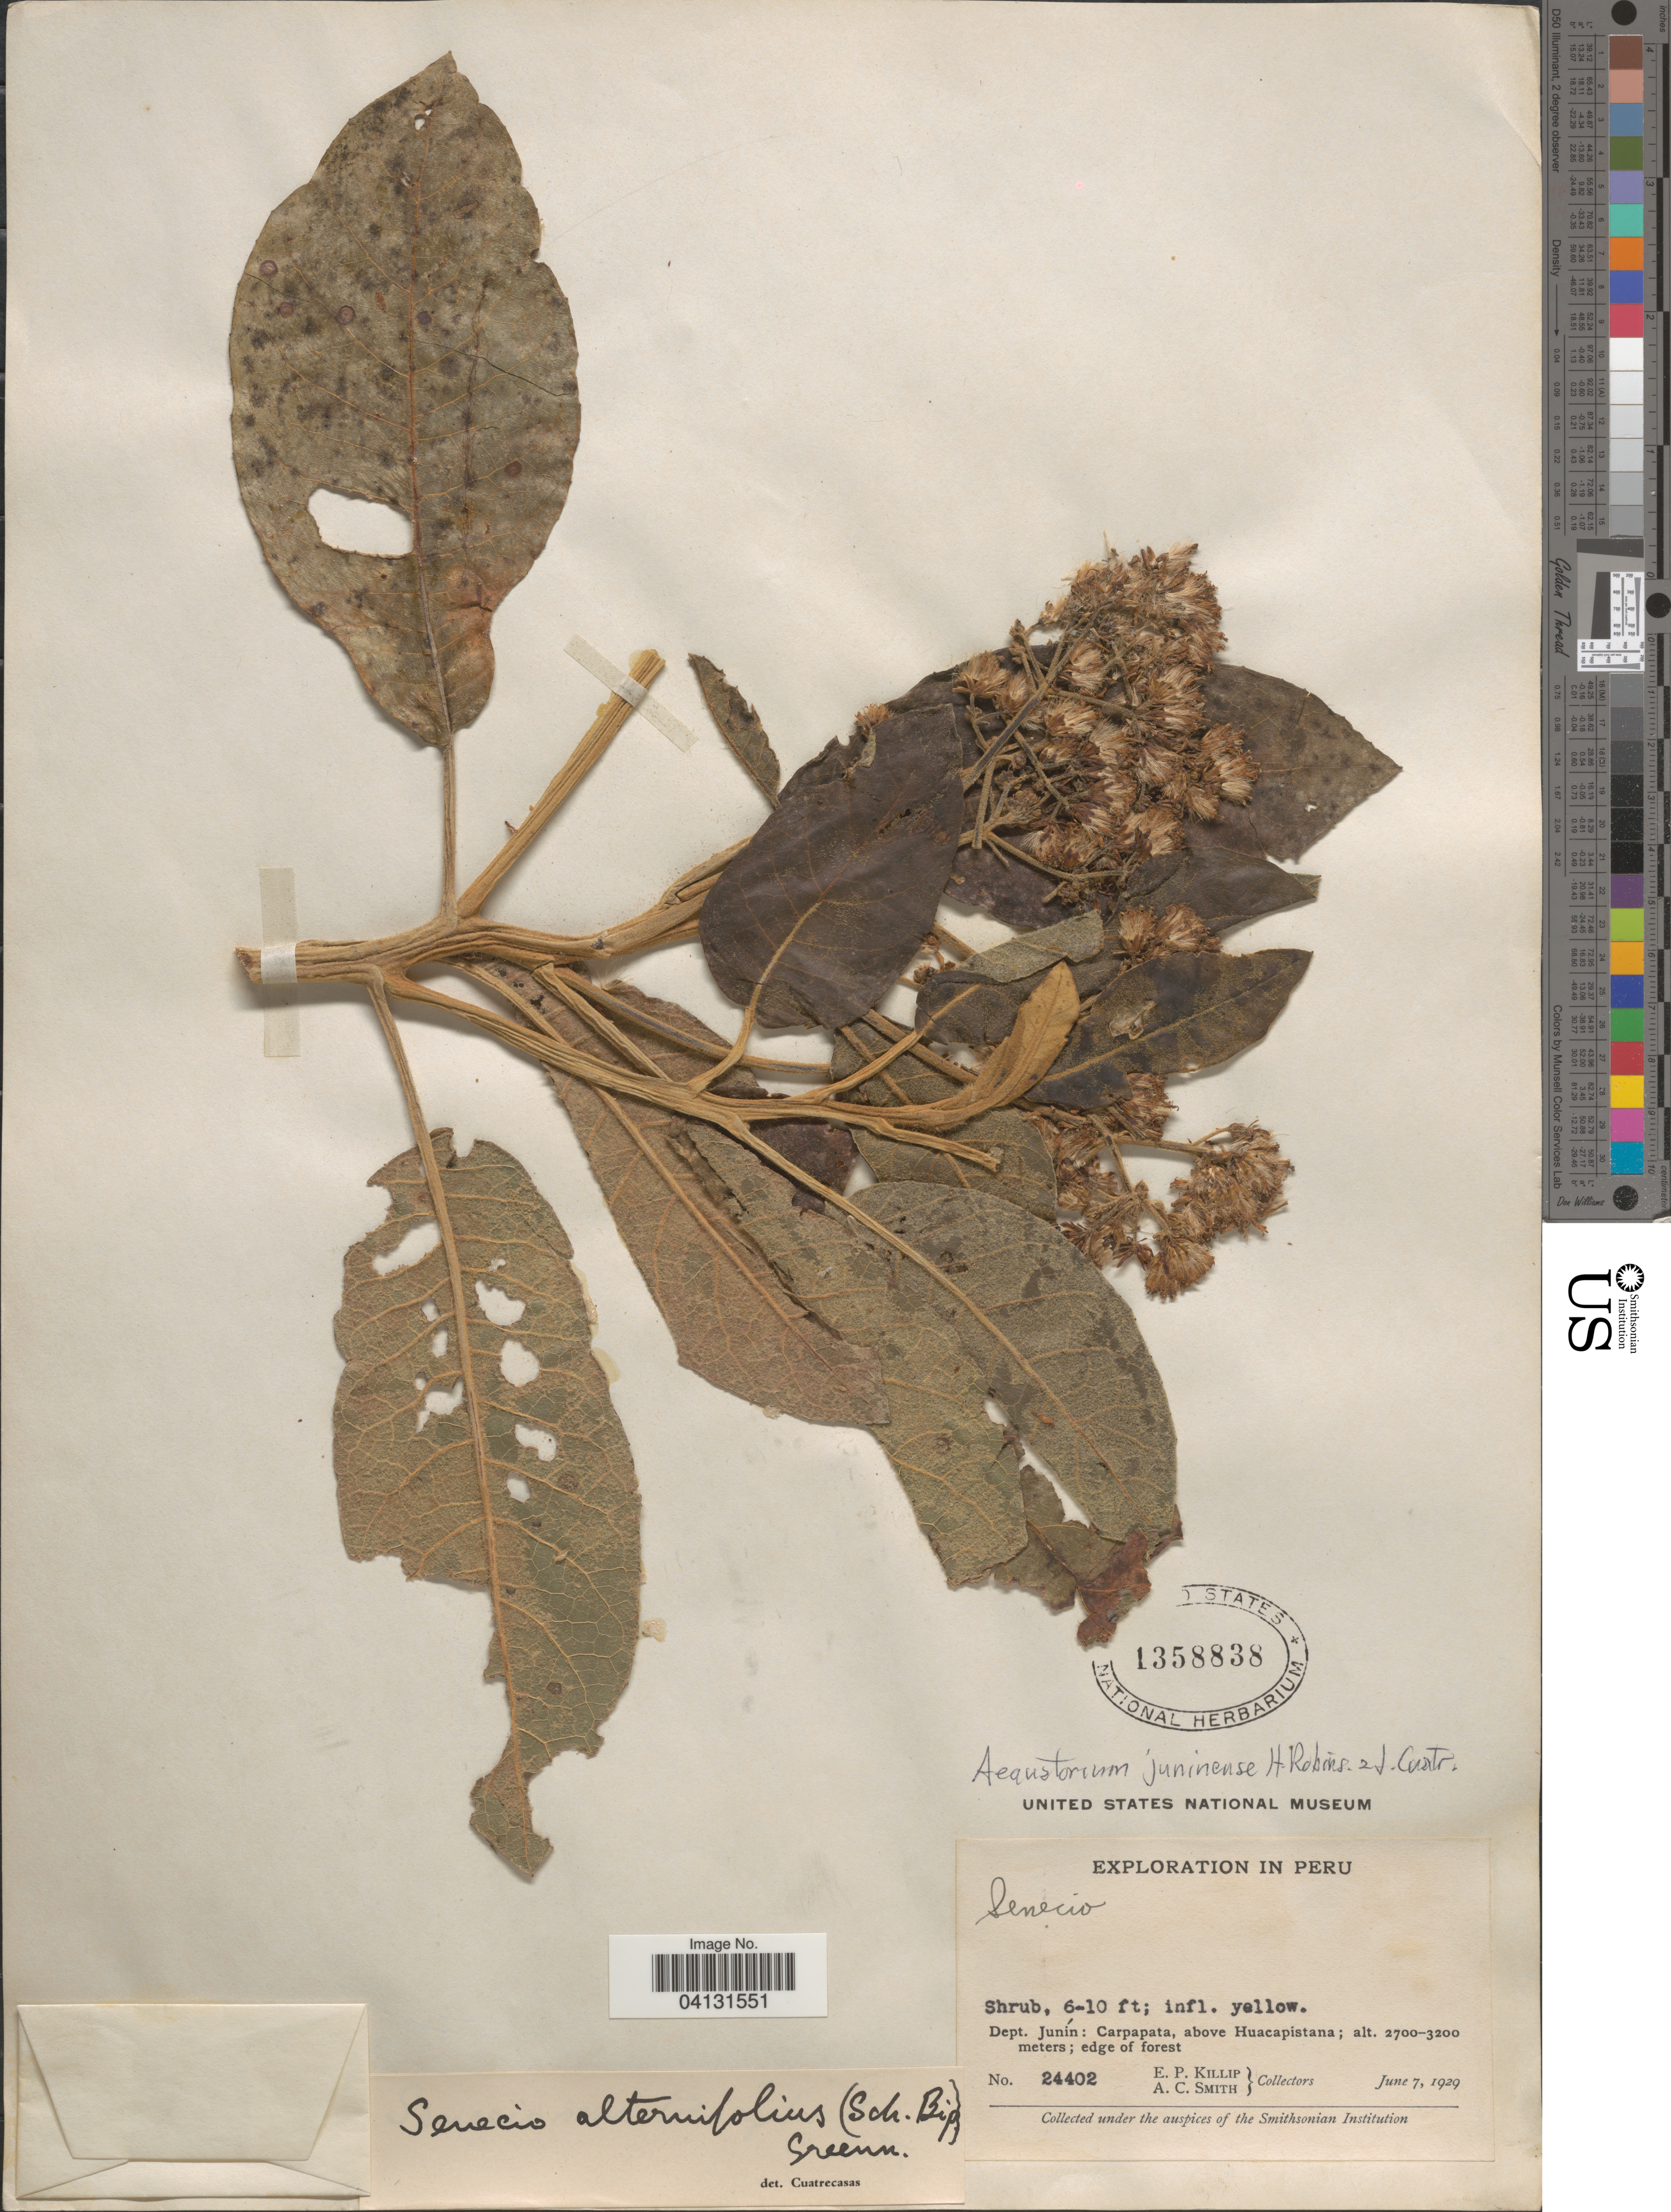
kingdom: Plantae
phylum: Tracheophyta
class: Magnoliopsida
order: Asterales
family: Asteraceae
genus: Senecio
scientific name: Senecio sp.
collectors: E. P. Killip & A. C. Smith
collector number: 24402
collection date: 1929-06-07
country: Peru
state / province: Junín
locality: Exploration in Peru. Dept. Junín: Carpapata, above Huacapistana.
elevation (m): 2700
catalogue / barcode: US 1358838